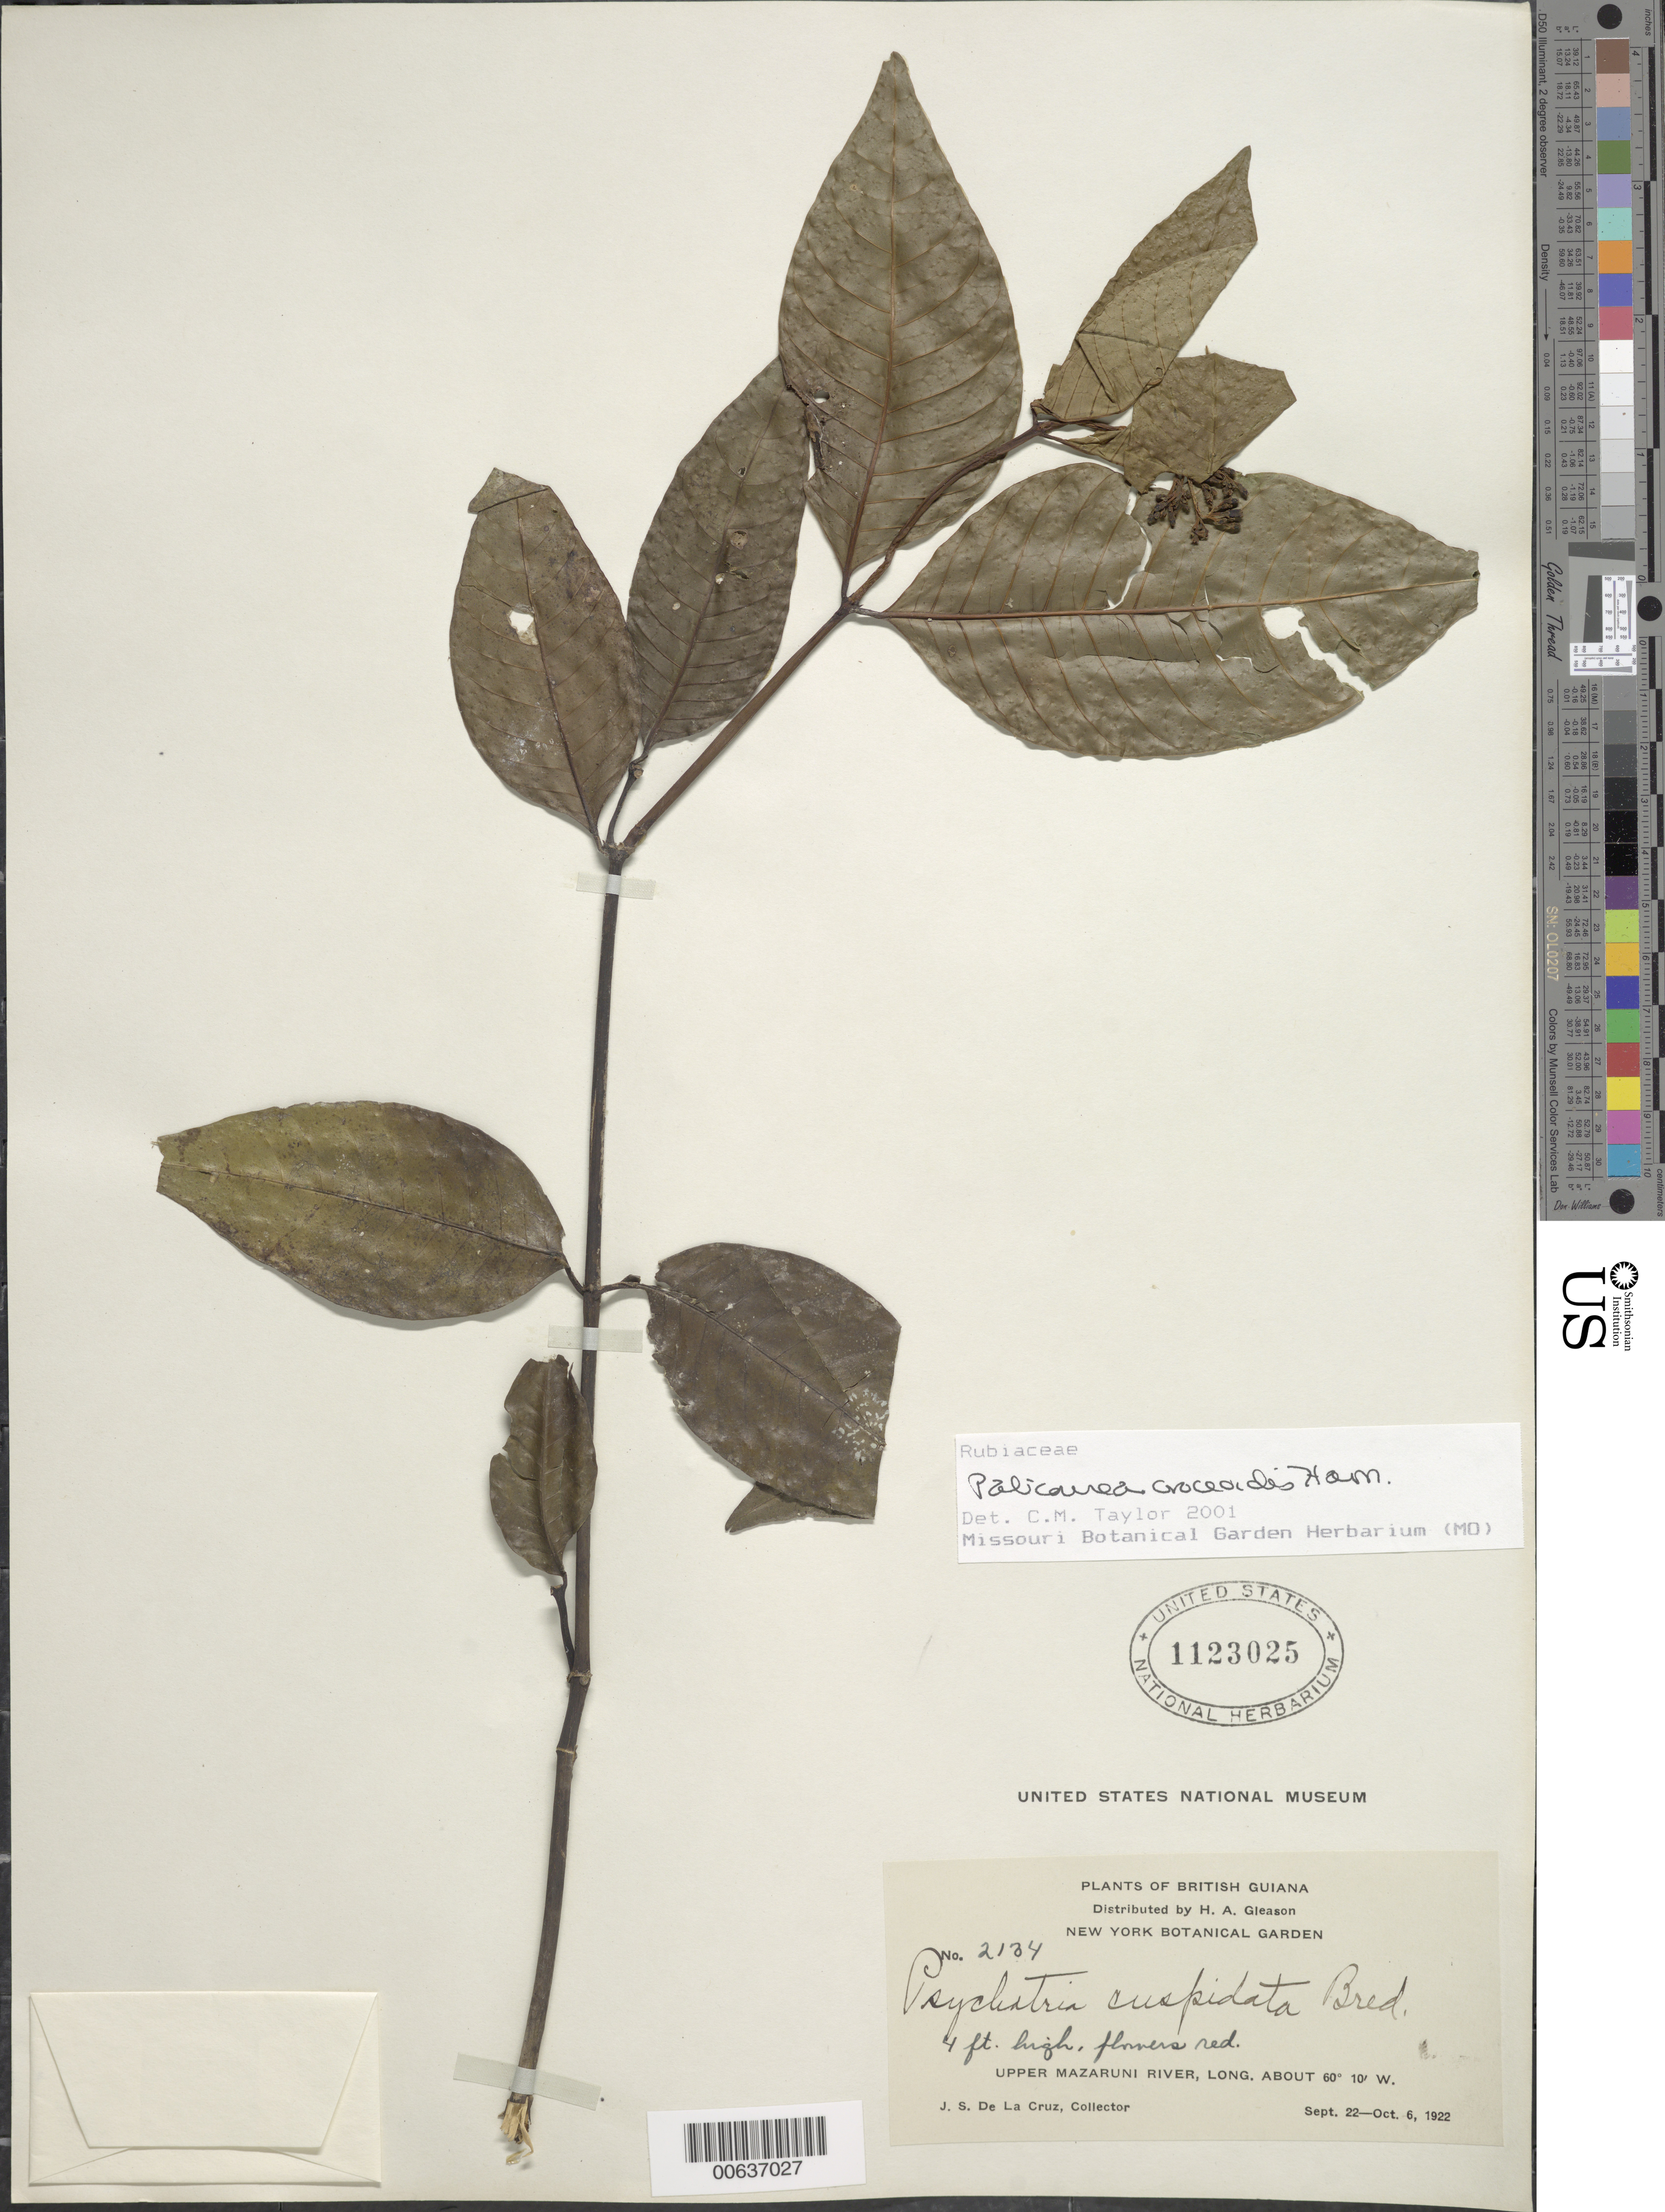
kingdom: Plantae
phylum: Tracheophyta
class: Magnoliopsida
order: Gentianales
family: Rubiaceae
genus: Palicourea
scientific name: Palicourea croceoides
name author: Desv. ex Ham.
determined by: Taylor, Charlotte M.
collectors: J. S. de la Cruz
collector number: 2134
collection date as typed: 22-Sep-22 to 6-Oct-22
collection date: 1922-09-22/1922-10-06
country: Guyana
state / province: Cuyuni-Mazaruni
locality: Upper Mazaruni R.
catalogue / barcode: US 1123025